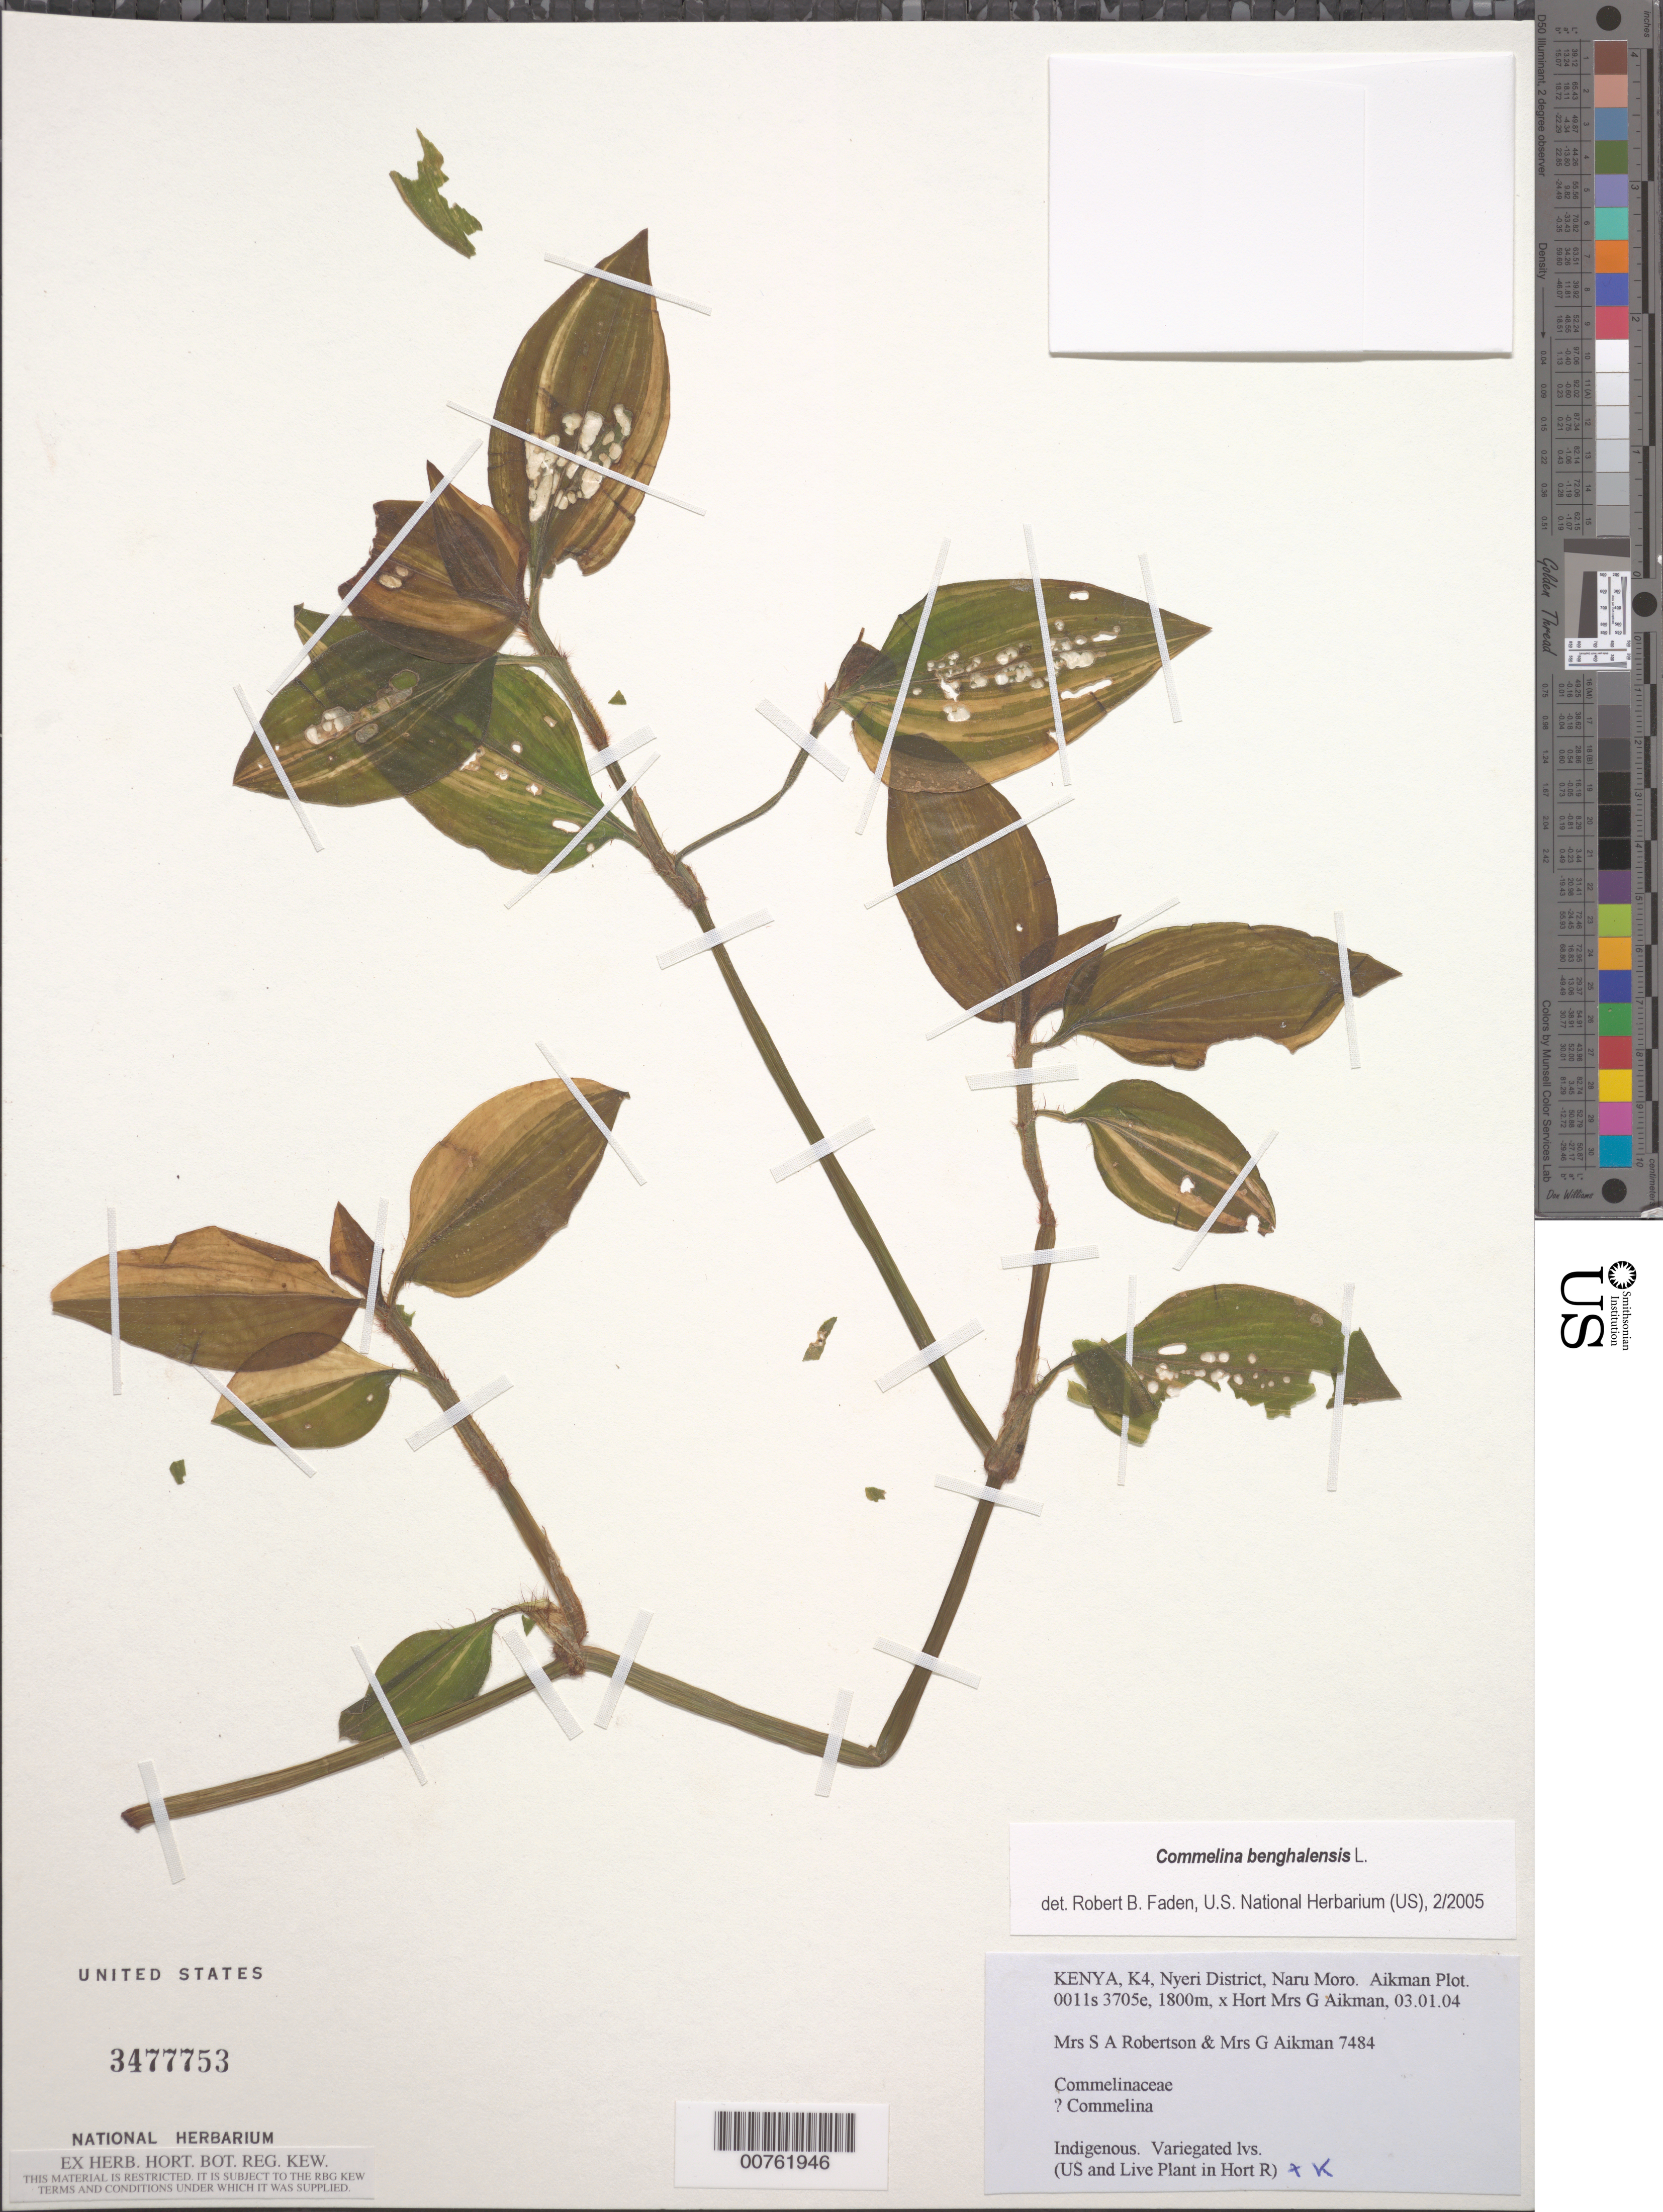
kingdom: Plantae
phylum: Tracheophyta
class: Liliopsida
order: Commelinales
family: Commelinaceae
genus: Commelina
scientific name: Commelina benghalensis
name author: L.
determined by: Faden, Robert B., (US), Smithsonian Institution - National Museum of Natural History (UNITED STATES)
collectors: S. A. Robertson et al.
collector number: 7484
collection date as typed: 03 Jan 2004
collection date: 2004-01-03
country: Kenya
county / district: Nyeri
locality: K4 Naru Moro, Aikman Plot.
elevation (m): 1800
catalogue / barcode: US 3477753